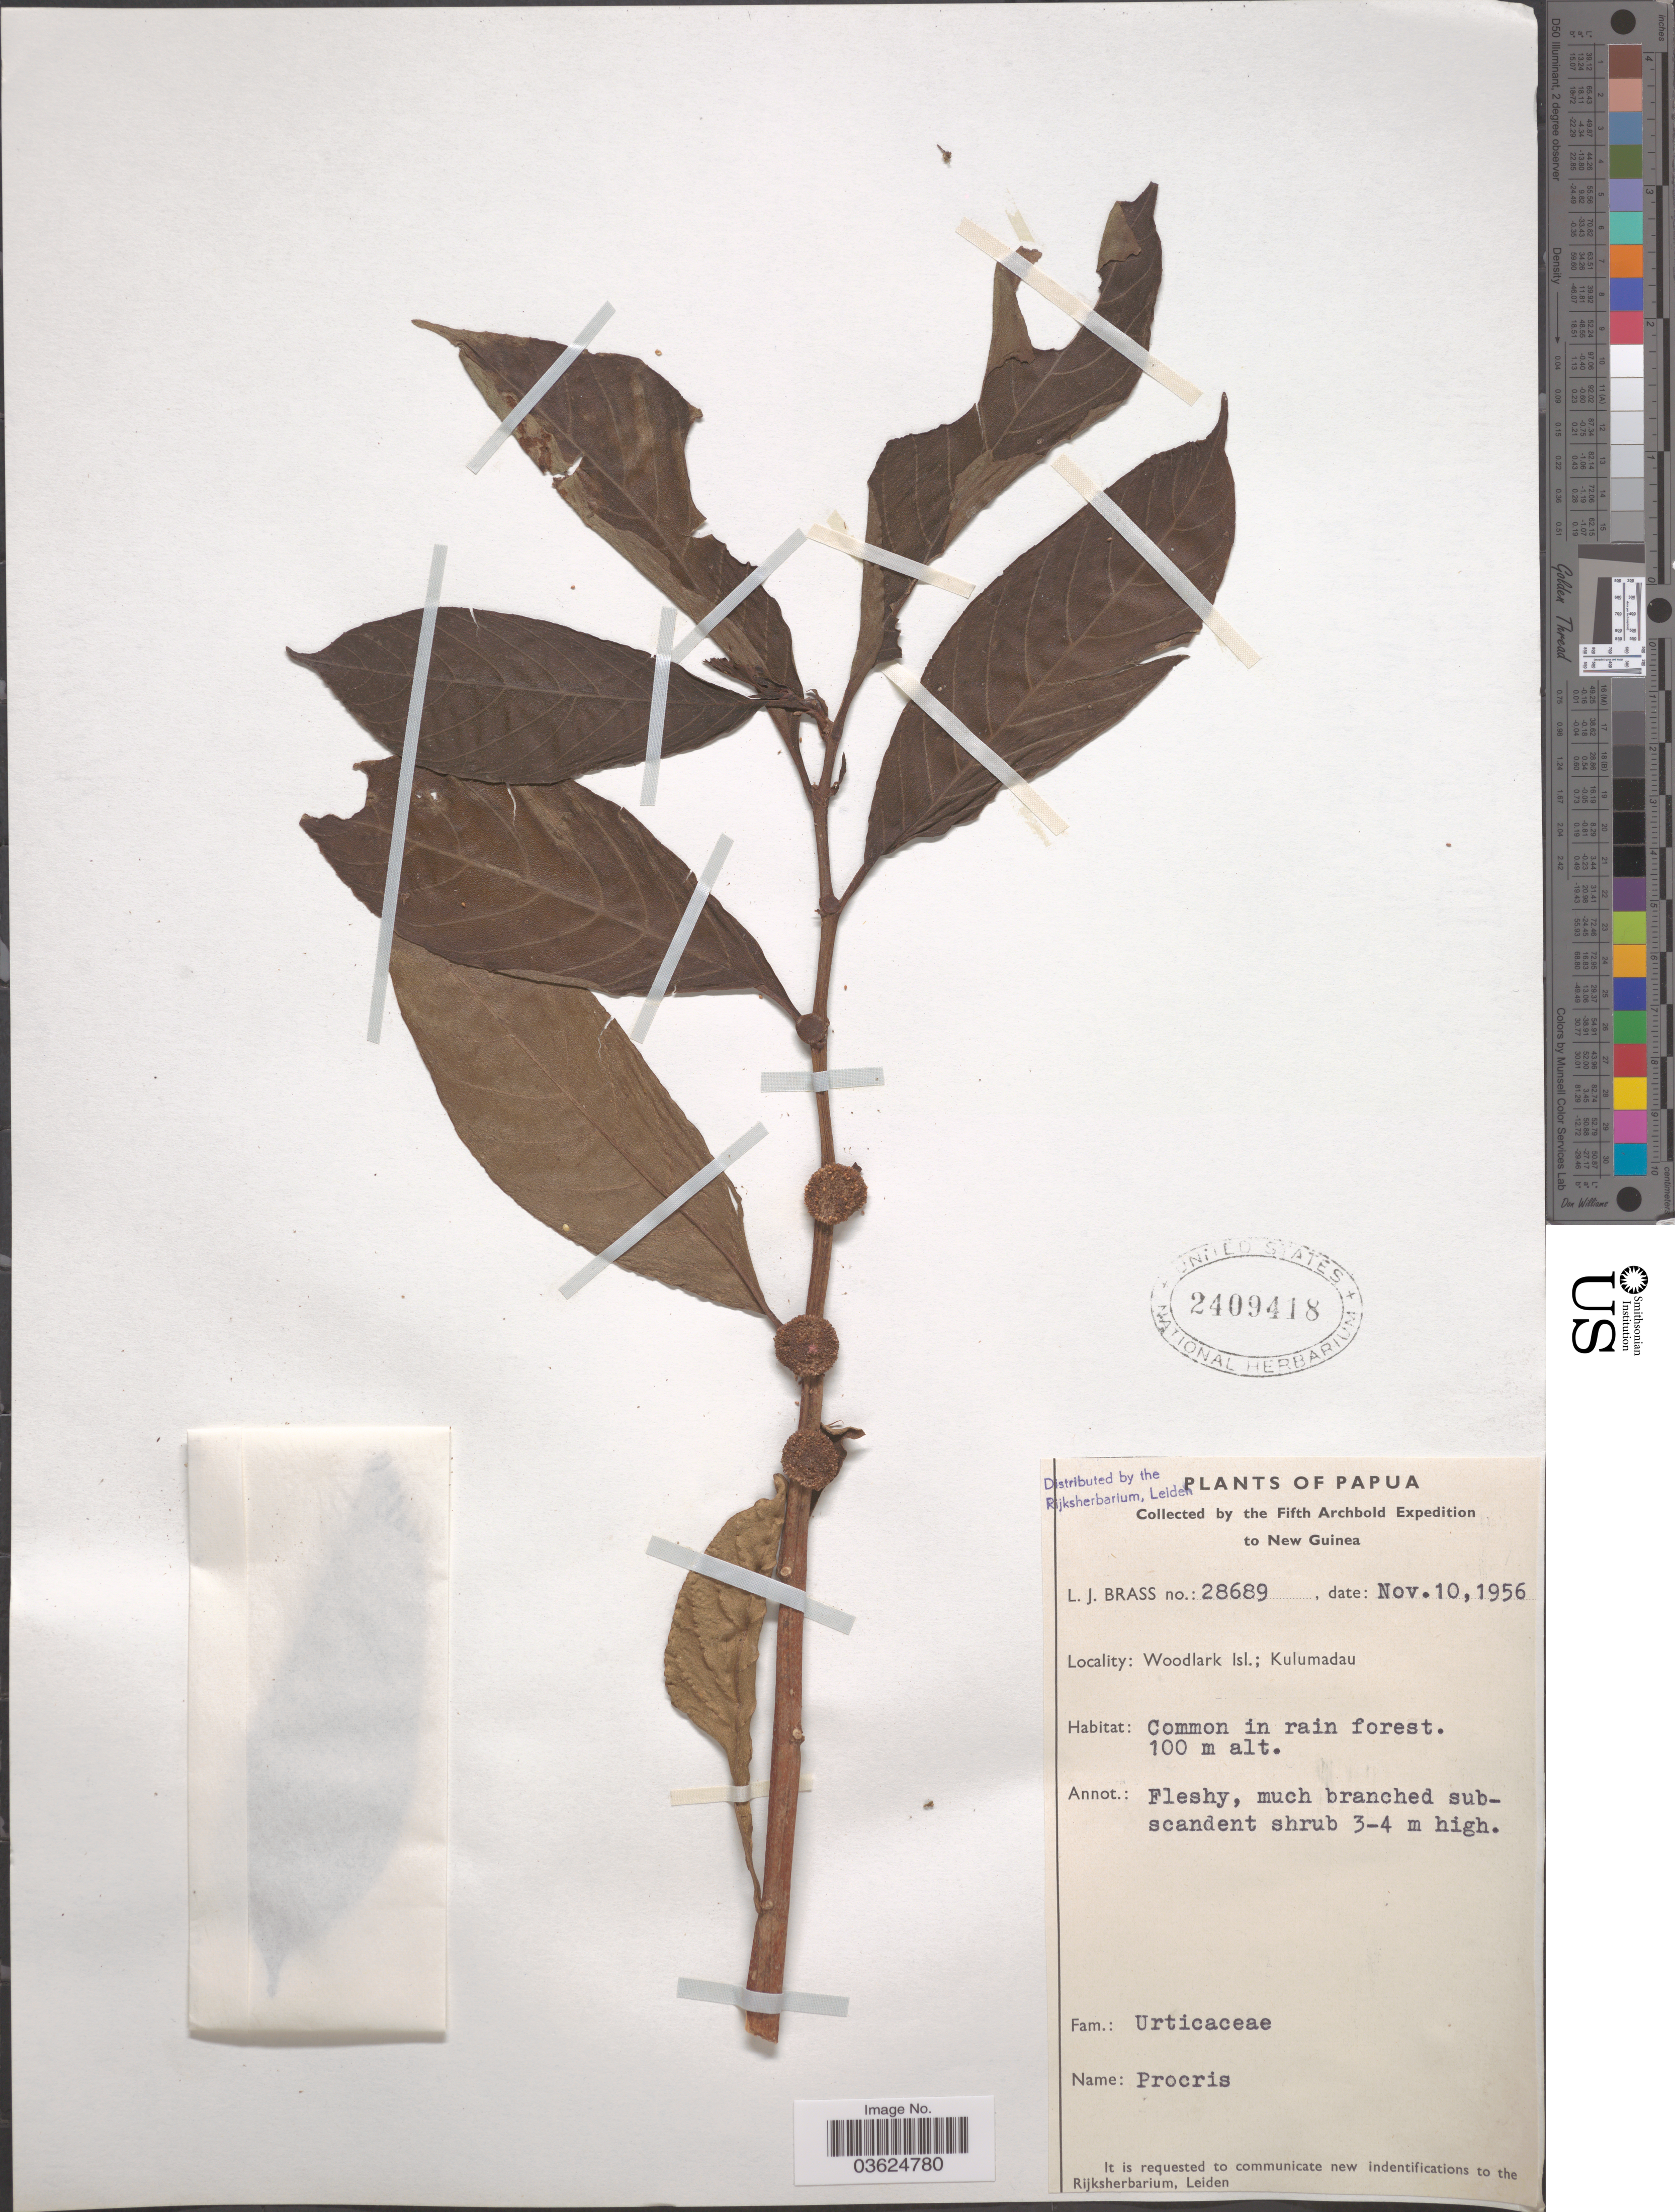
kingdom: Plantae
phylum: Tracheophyta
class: Magnoliopsida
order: Rosales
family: Urticaceae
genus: Procris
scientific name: Procris sp.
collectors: L. J. Brass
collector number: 28689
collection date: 1956-11-10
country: Papua New Guinea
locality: Papua. New Guinea. Woodlark Isl.; Kulumadau.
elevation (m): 100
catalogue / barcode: US 2409418